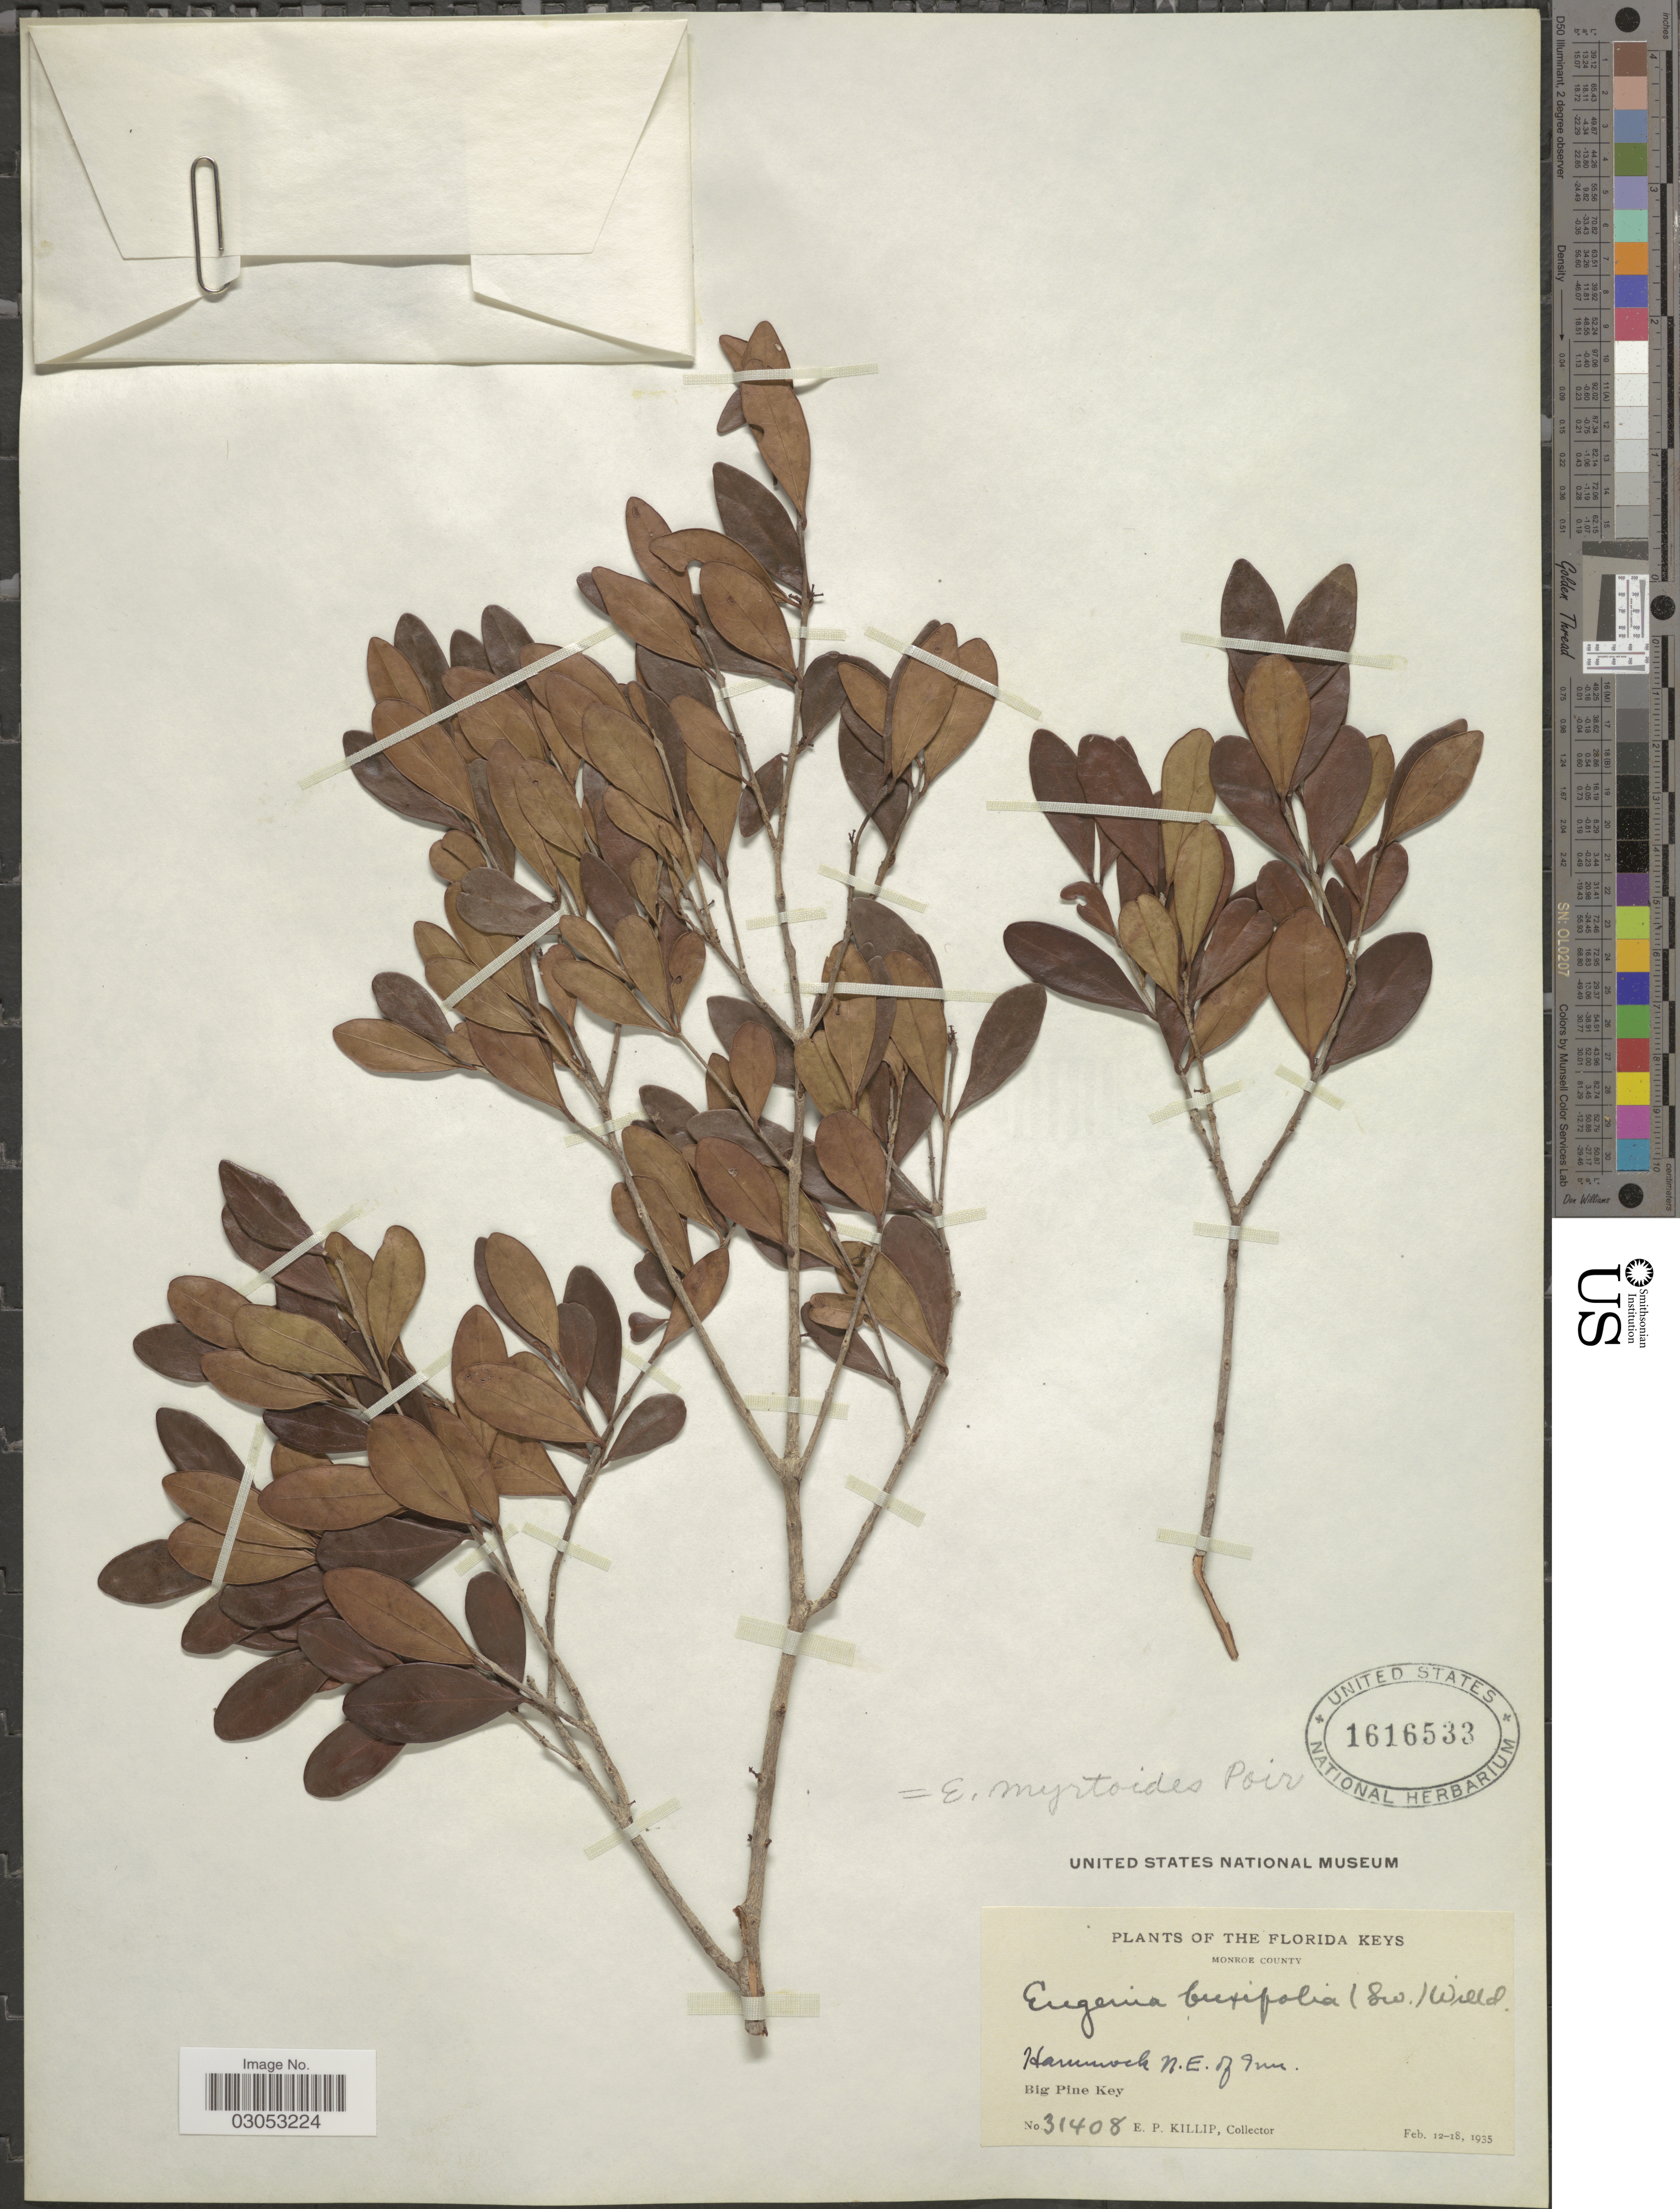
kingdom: Plantae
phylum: Tracheophyta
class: Magnoliopsida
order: Myrtales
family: Myrtaceae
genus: Eugenia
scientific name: Eugenia foetida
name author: Pers.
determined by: Strong, Mark T., (BOT), Smithsonian Institution - National Museum of Natural History (UNITED STATES)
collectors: E. P. Killip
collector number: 31408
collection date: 1935-02-12/1935-02-18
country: United States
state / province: Florida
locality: The Florida Keys, Monroe County, Hammock N.E. of Inn, Big Pine Key.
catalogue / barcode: US 1616533